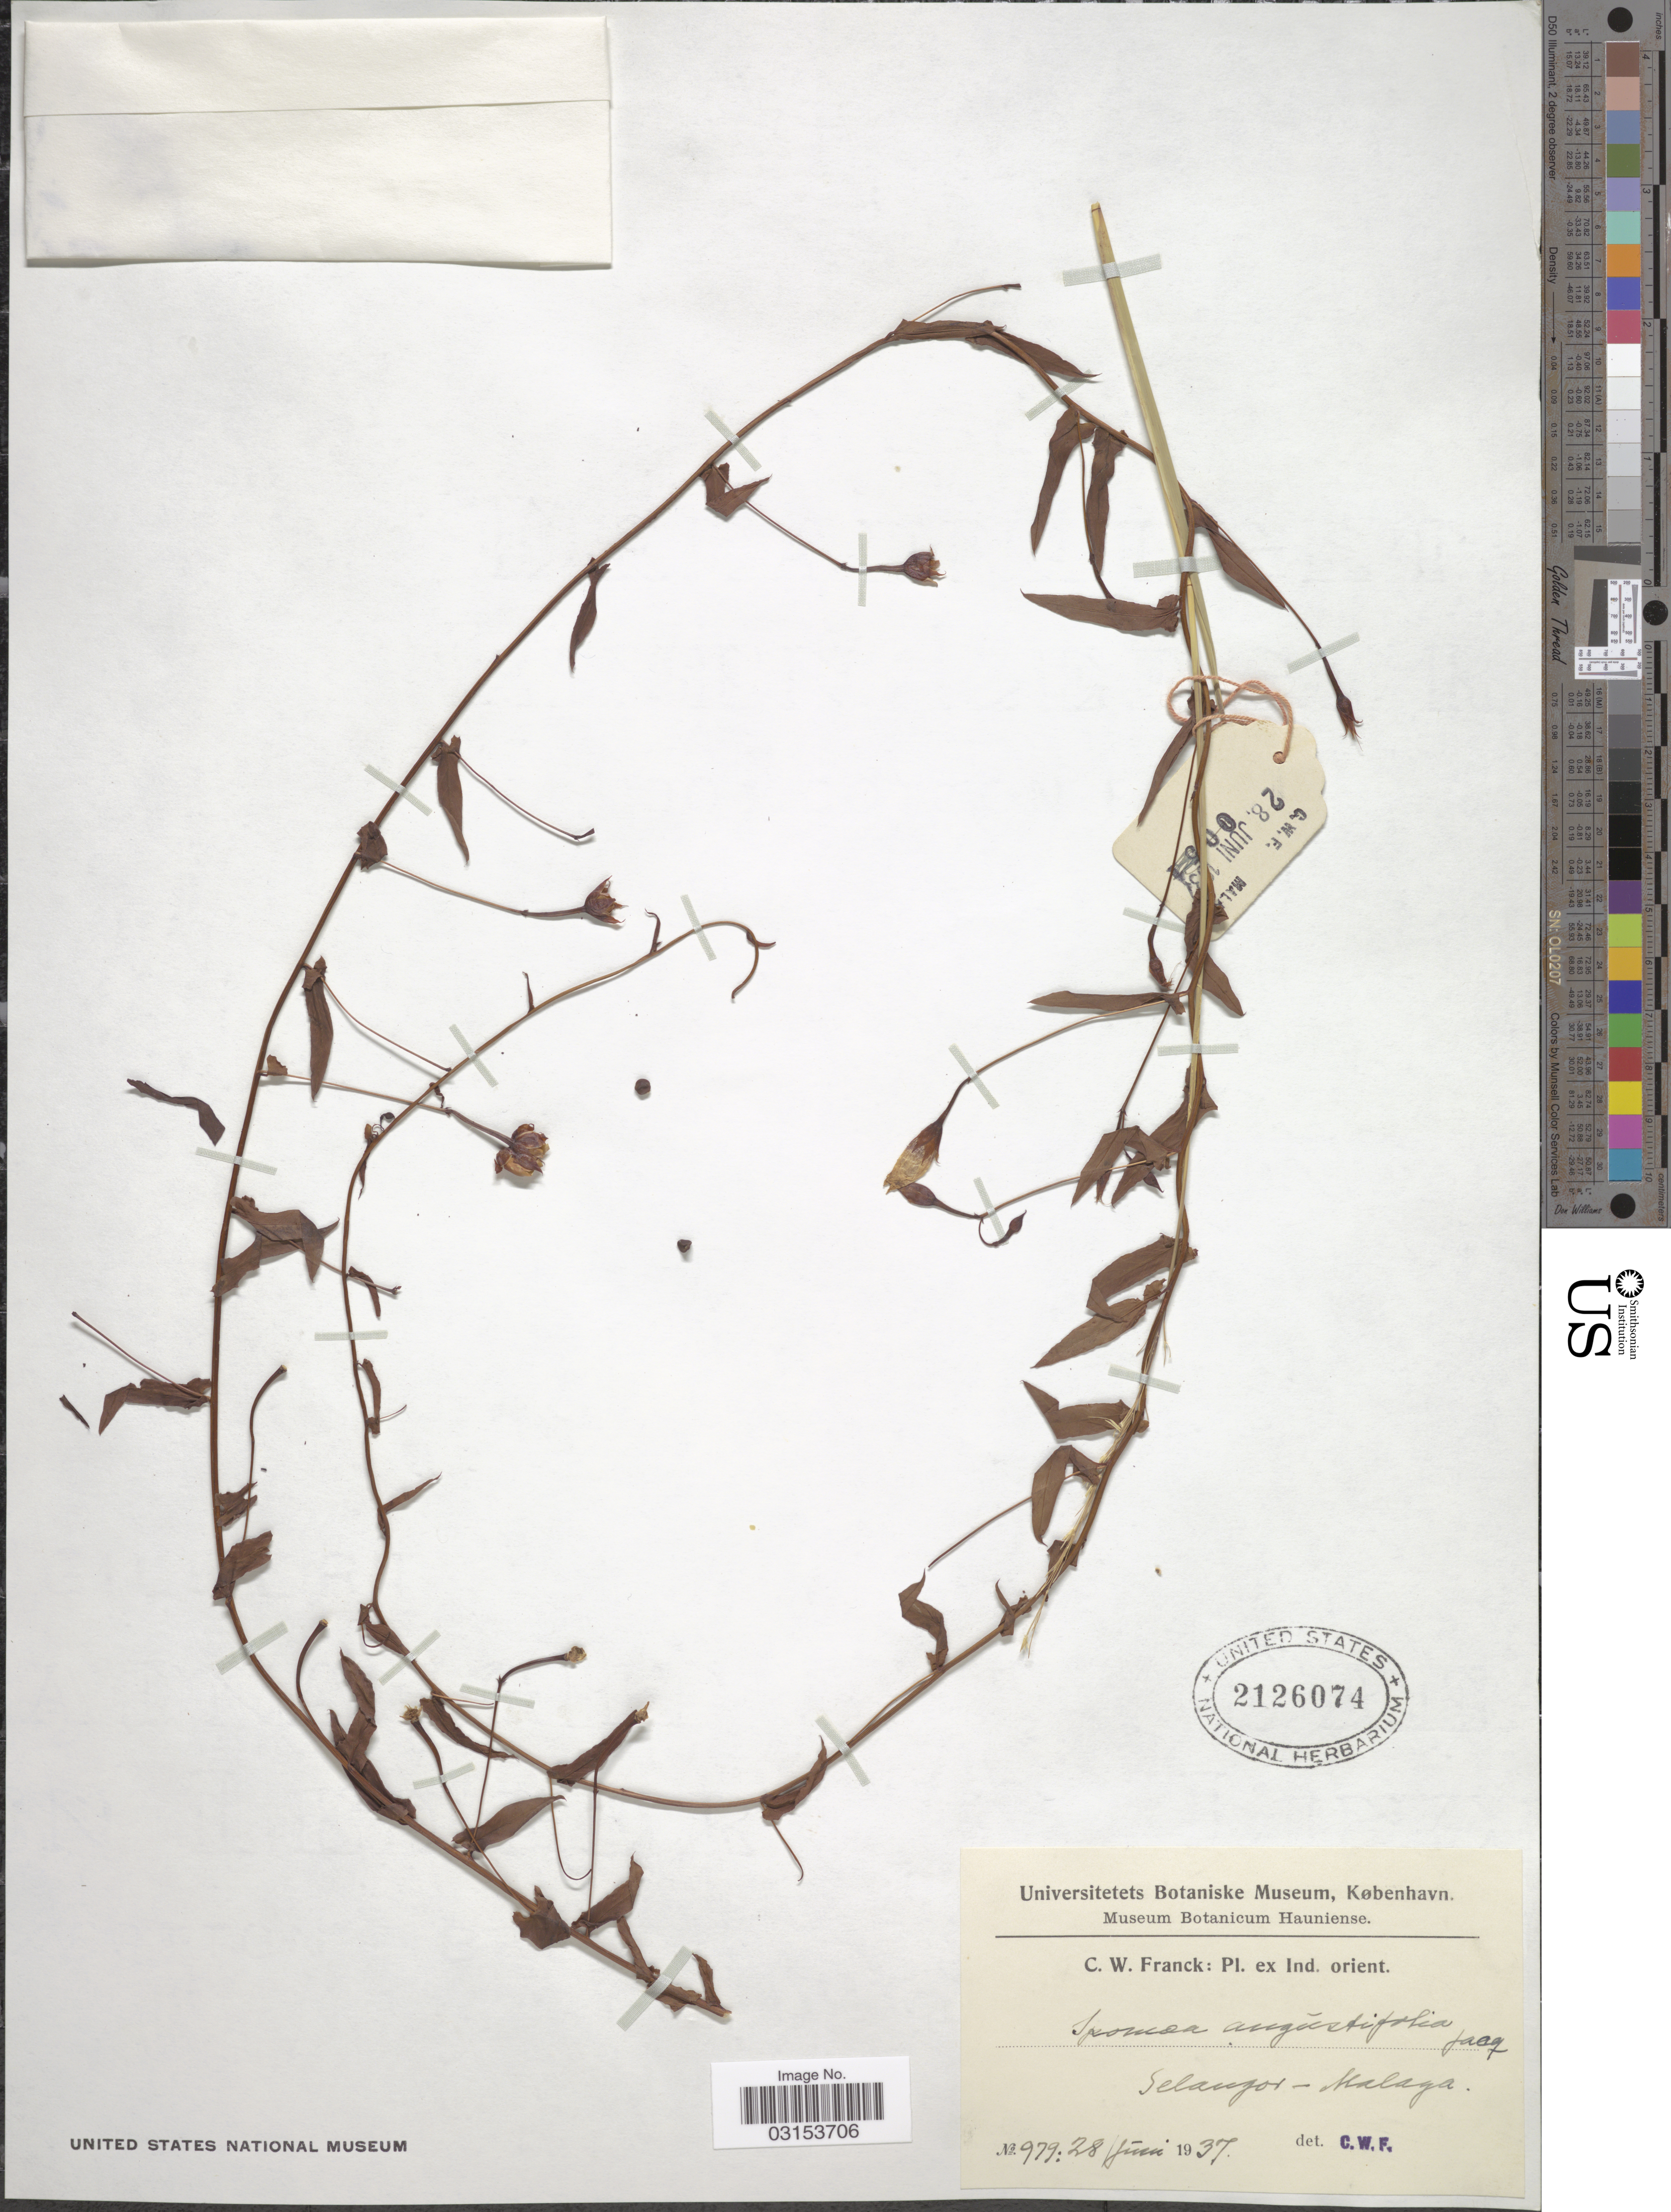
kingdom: Plantae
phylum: Tracheophyta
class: Magnoliopsida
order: Solanales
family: Convolvulaceae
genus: Ipomoea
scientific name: Ipomoea angustifolia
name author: Jacq.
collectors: C. Franck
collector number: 979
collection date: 1937-06-28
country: Malaysia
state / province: Selangor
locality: Malaya. Ind. orient.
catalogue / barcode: US 2126074